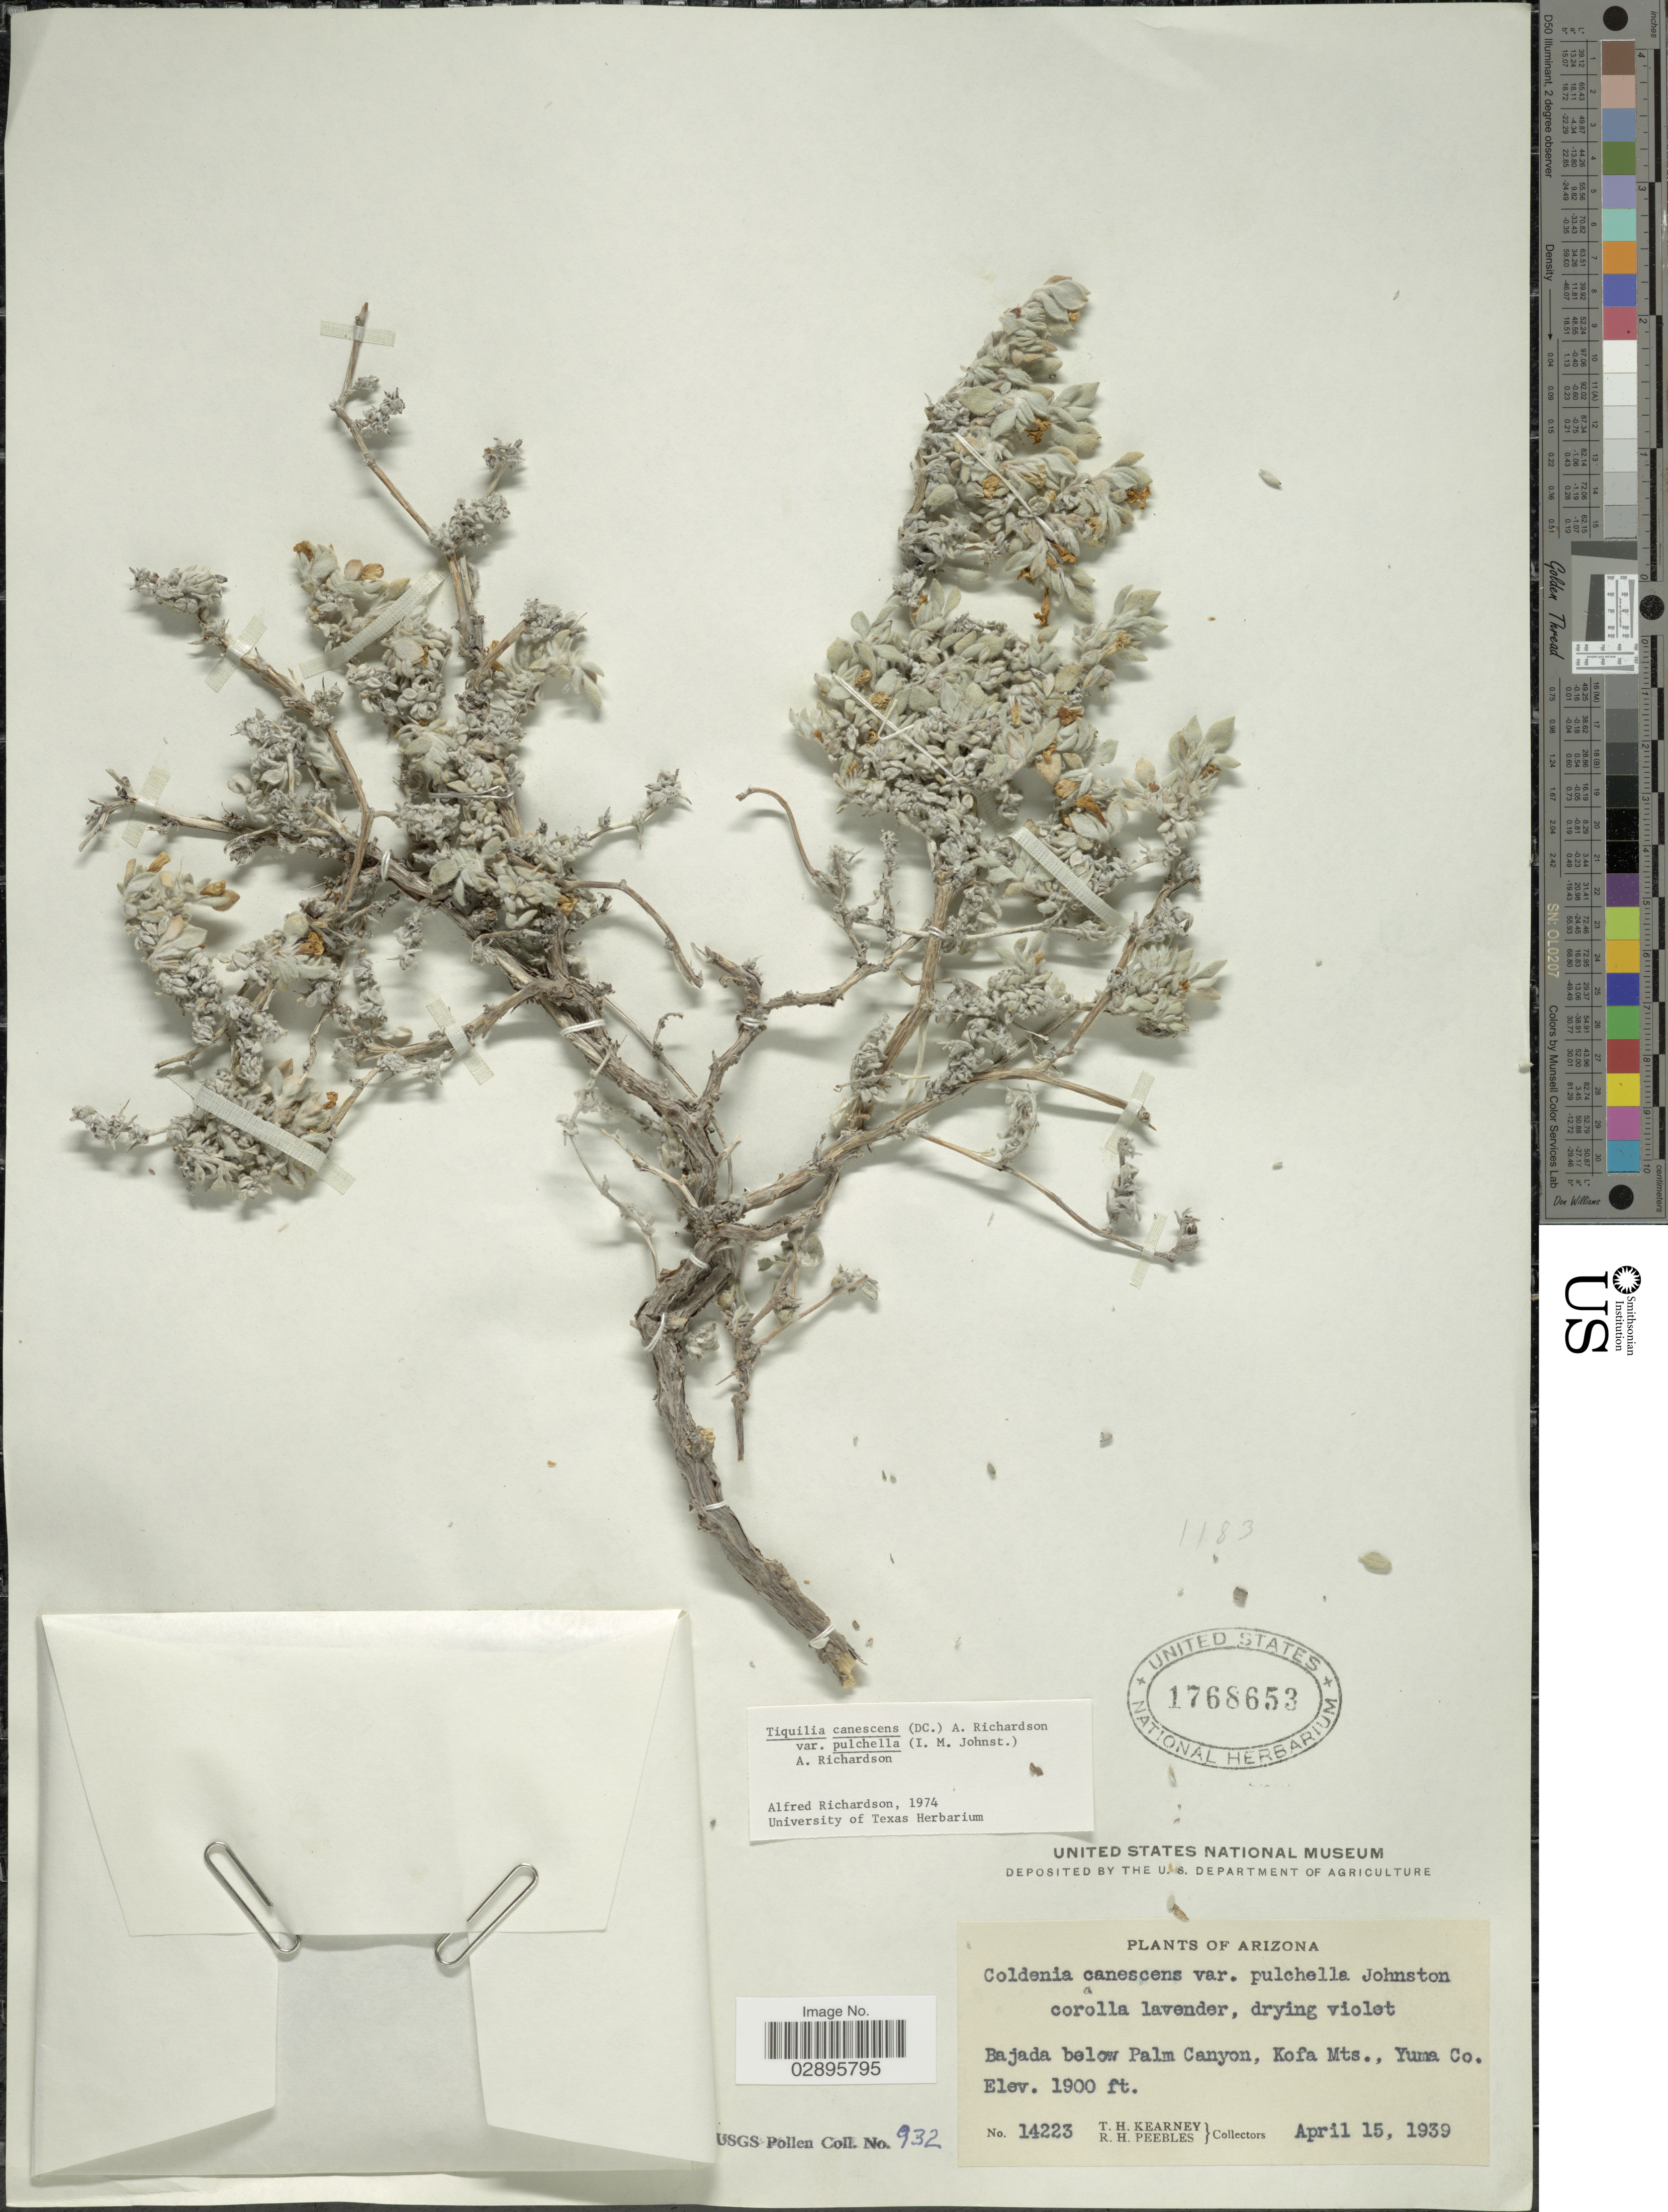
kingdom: Plantae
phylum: Tracheophyta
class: Magnoliopsida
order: Boraginales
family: Ehretiaceae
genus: Tiquilia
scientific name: Tiquilia canescens var. pulchella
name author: (I.M. Johnst.) A.T. Richardson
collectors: T. H. Kearney & R. H. Peebles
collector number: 14223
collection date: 1939-04-15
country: United States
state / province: Arizona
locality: Bajada below Palm Canyon, Kofa Mts., Yuma Co.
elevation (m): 579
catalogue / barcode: US 1768653